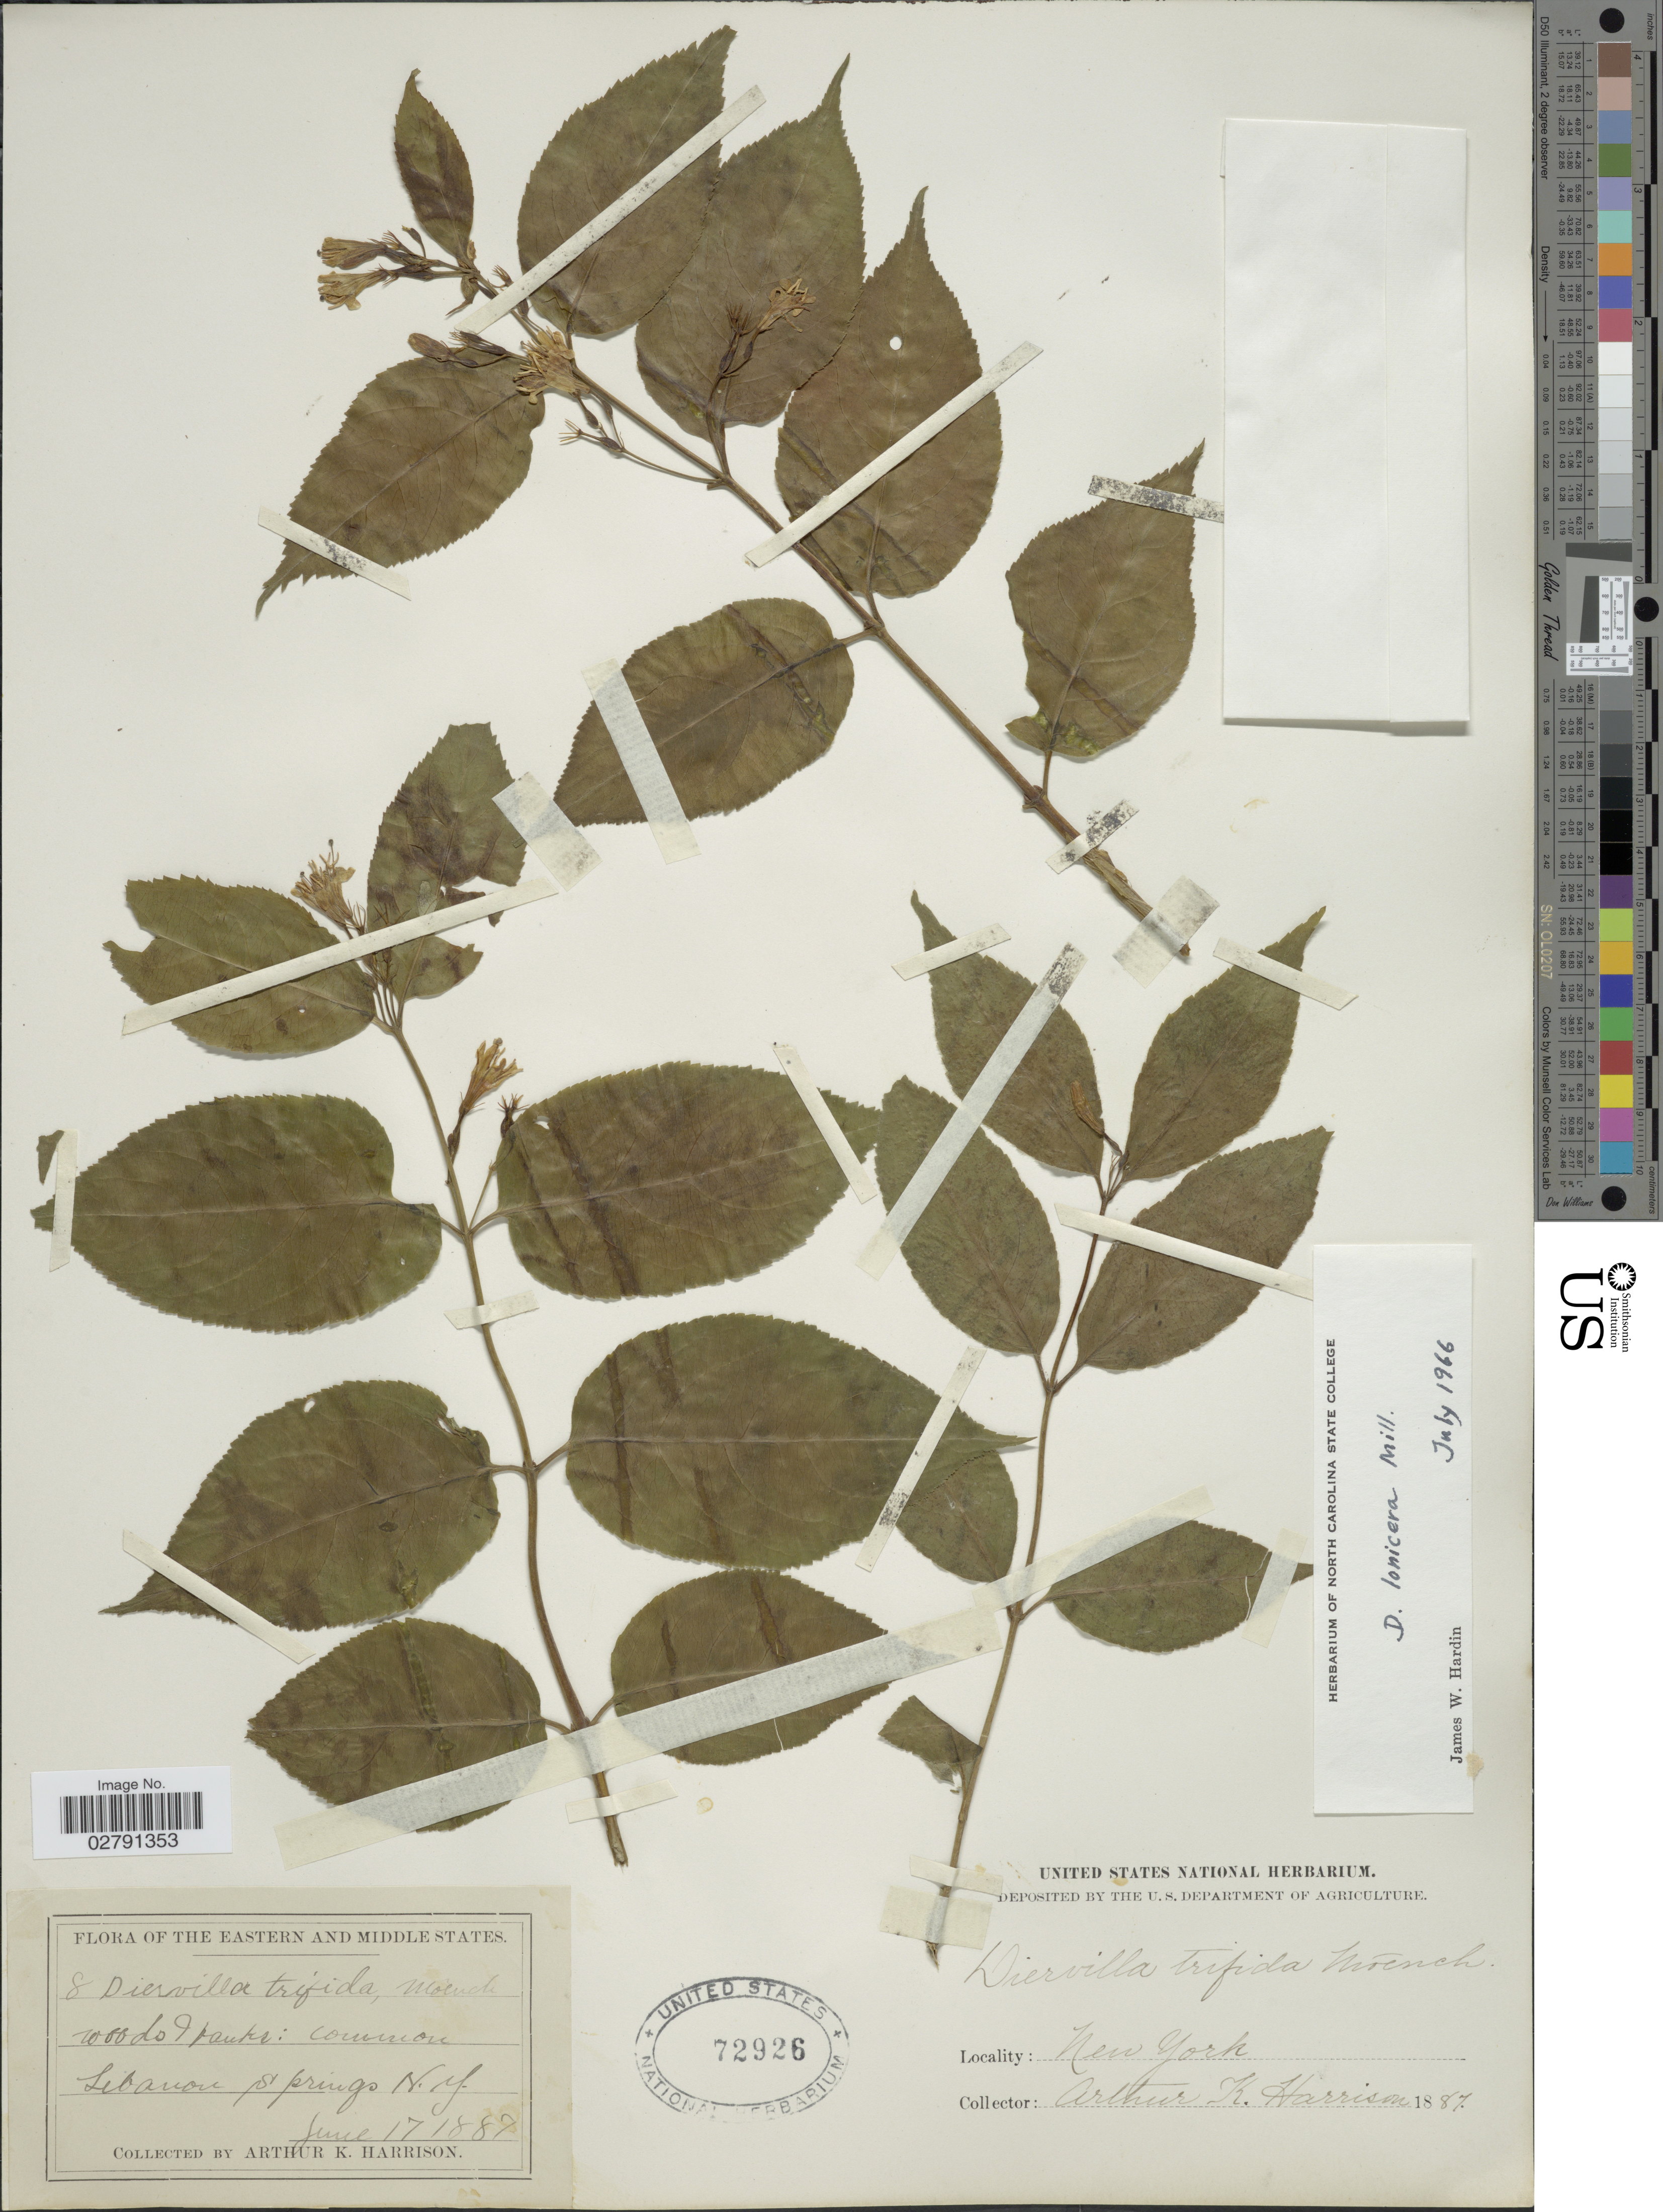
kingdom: Plantae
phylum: Tracheophyta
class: Magnoliopsida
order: Dipsacales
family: Caprifoliaceae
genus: Diervilla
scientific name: Diervilla lonicera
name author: Mill.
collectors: A. K. Harrison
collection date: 1887-06-17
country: United States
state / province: New York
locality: Lebanon Springs.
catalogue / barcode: US 72926